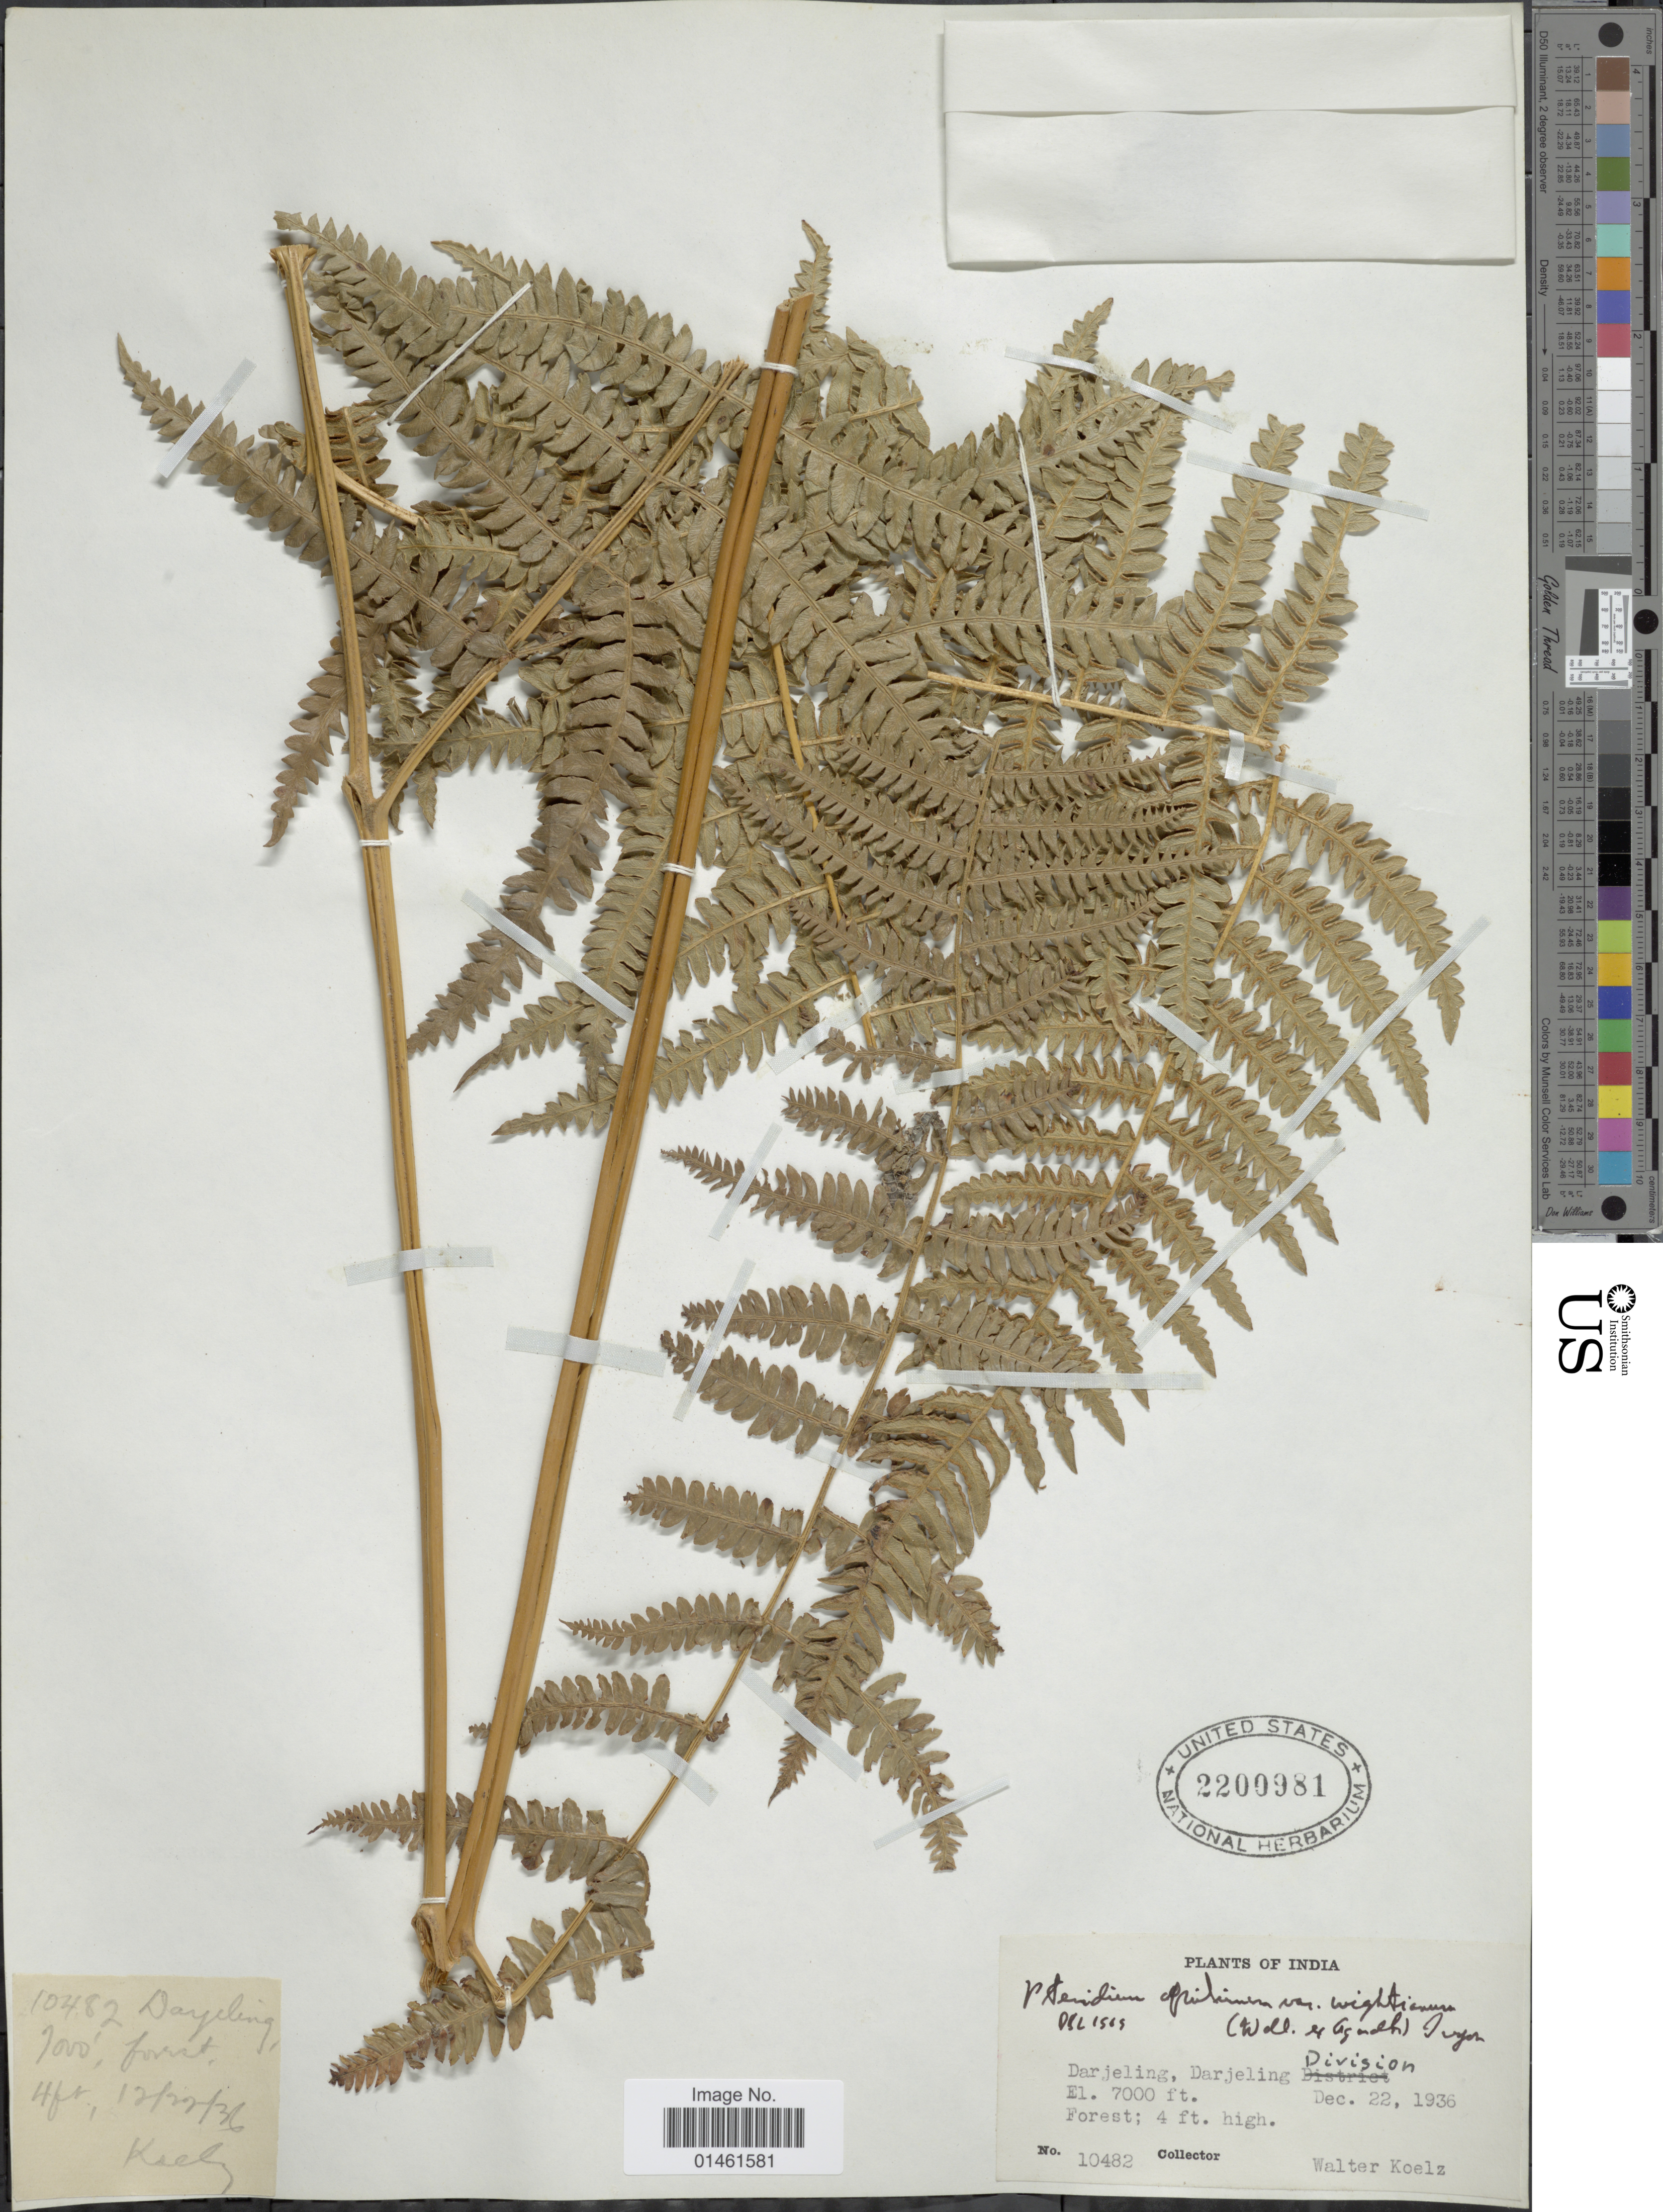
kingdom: Plantae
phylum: Tracheophyta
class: Polypodiopsida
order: Polypodiales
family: Dennstaedtiaceae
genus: Pteridium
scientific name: Pteridium aquilinum var. wightianum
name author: (J. Agardh) R.M. Tryon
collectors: W. N. Koelz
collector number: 10482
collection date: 1936-12-22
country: India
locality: India, Darjeling, Darjeling Division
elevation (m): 2134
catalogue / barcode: US 2200981